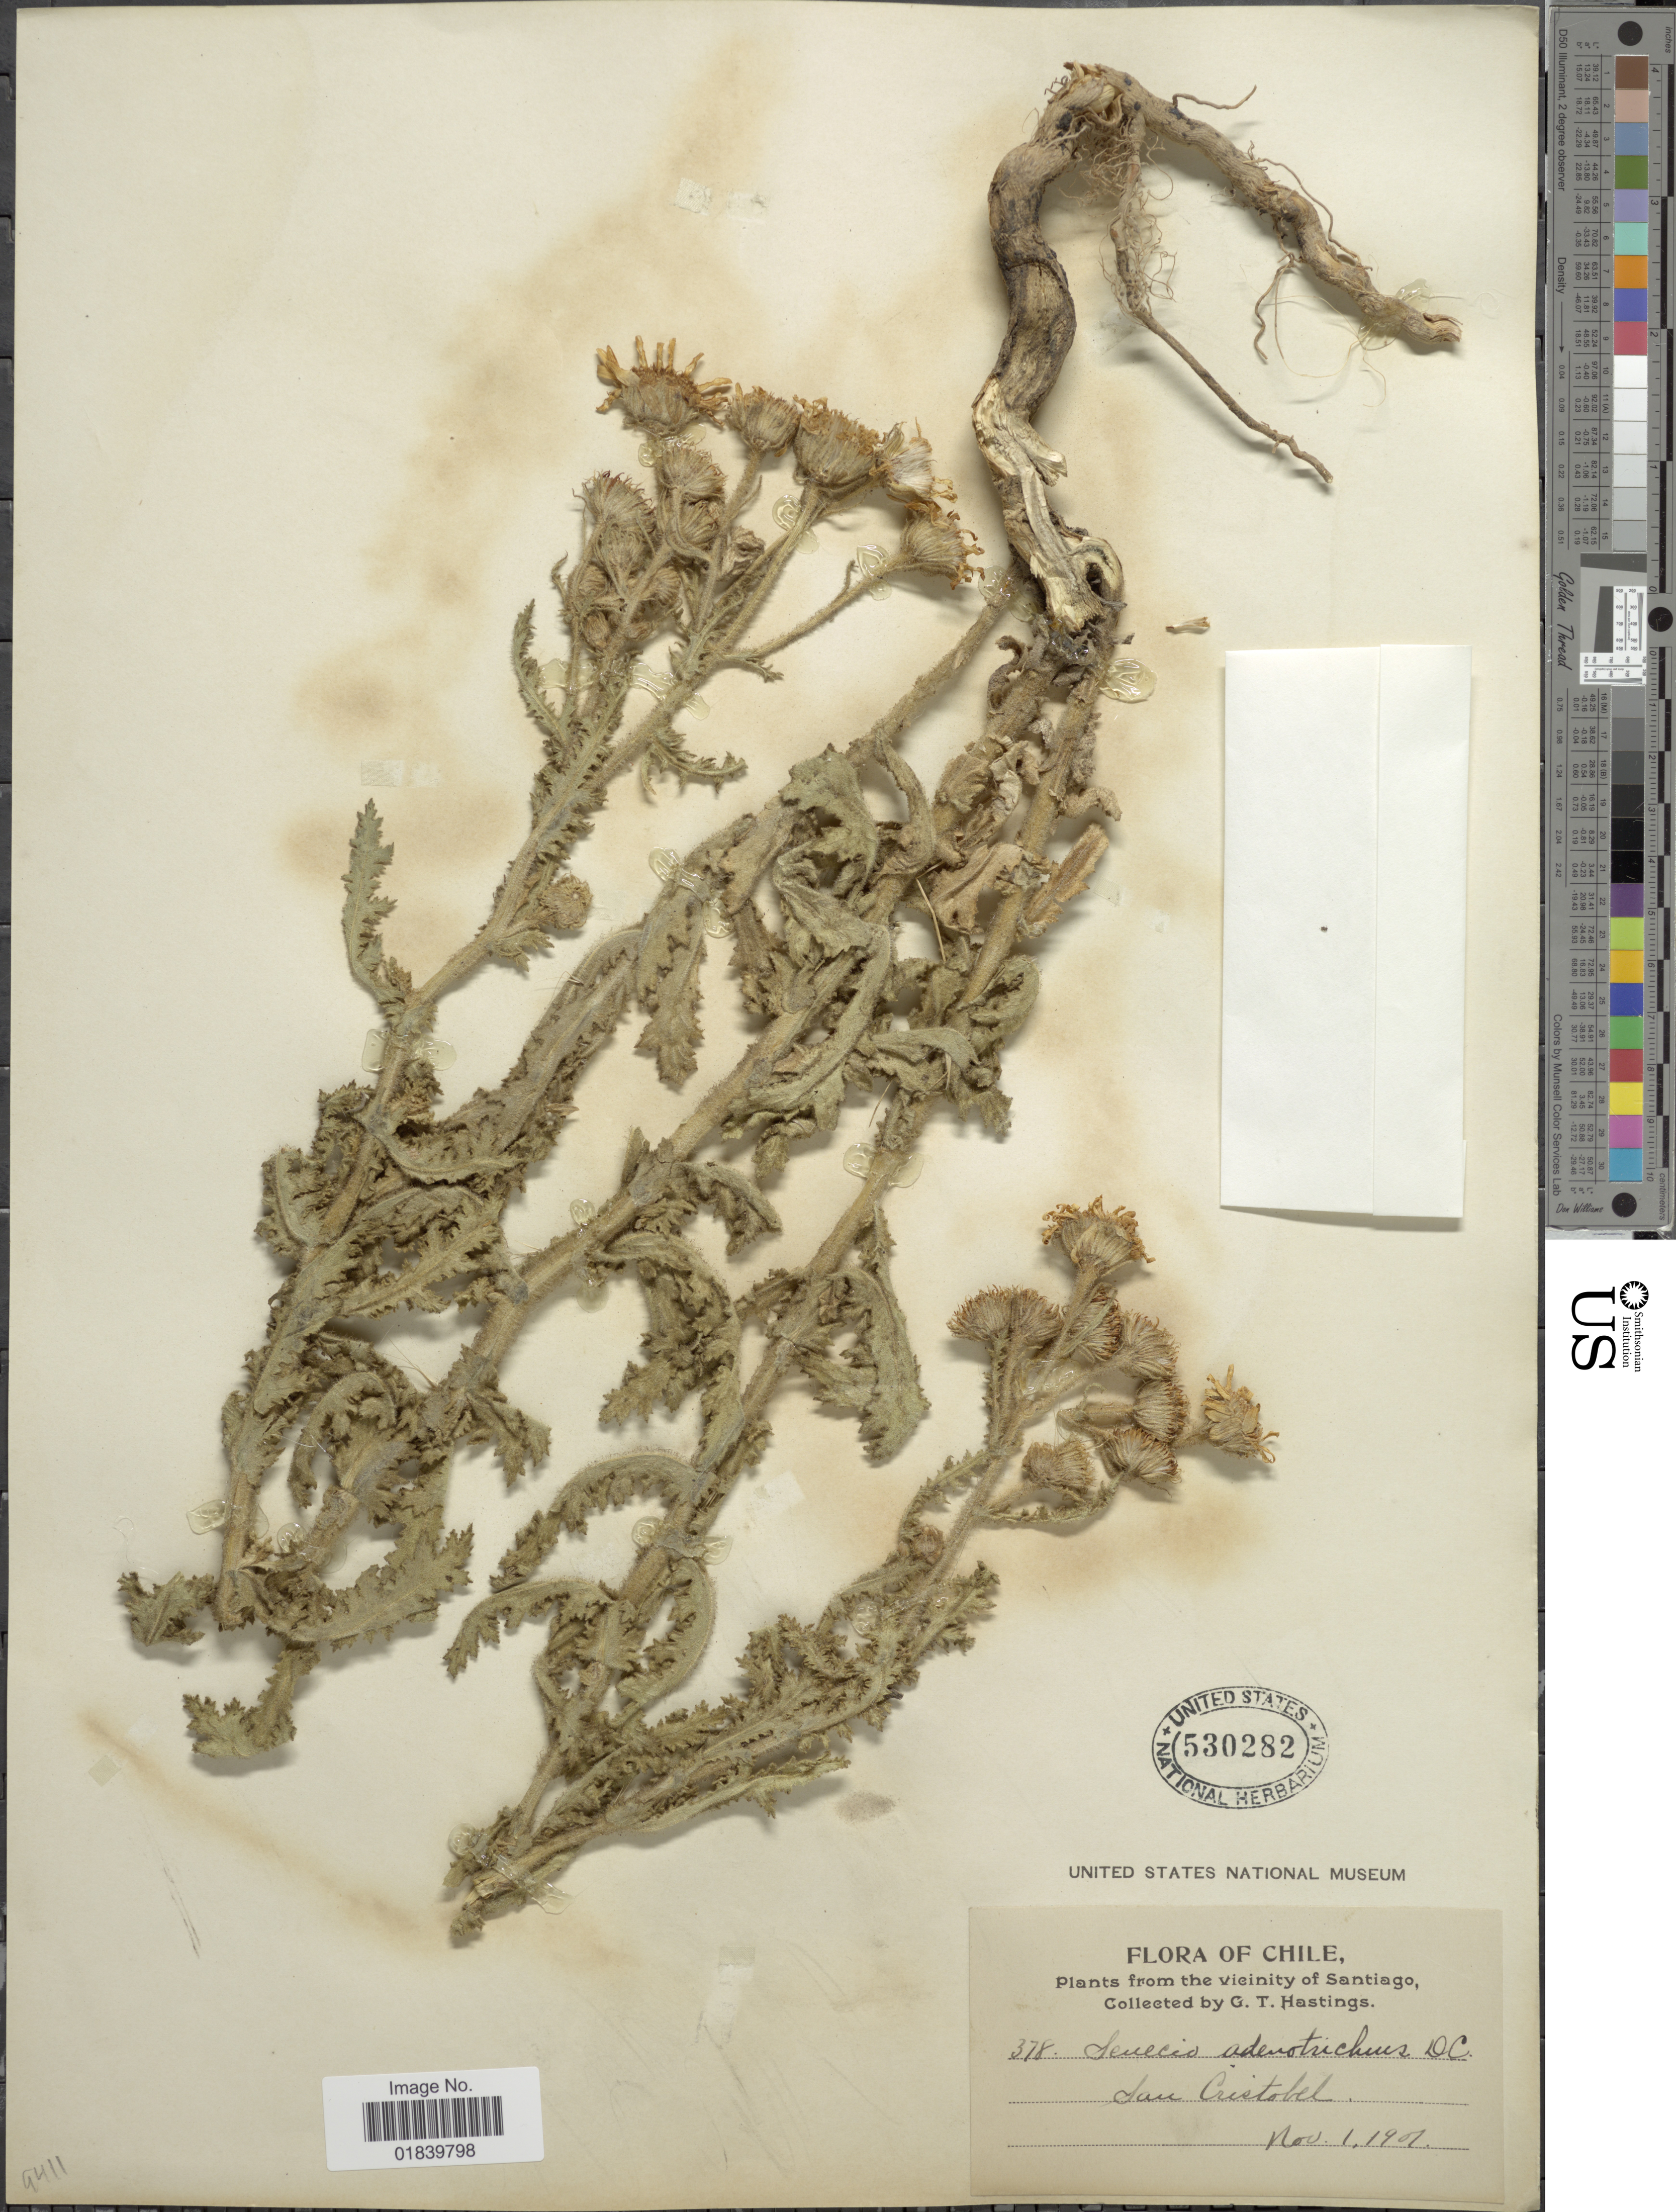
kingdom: Plantae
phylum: Tracheophyta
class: Magnoliopsida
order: Asterales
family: Asteraceae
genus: Senecio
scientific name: Senecio adenotrichius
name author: DC.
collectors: G. Hastings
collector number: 378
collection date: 1901-11-01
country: Chile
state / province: Región Metropolitana (RM)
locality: Vicinity of Santiago. San Cristobal.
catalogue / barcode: US 530282